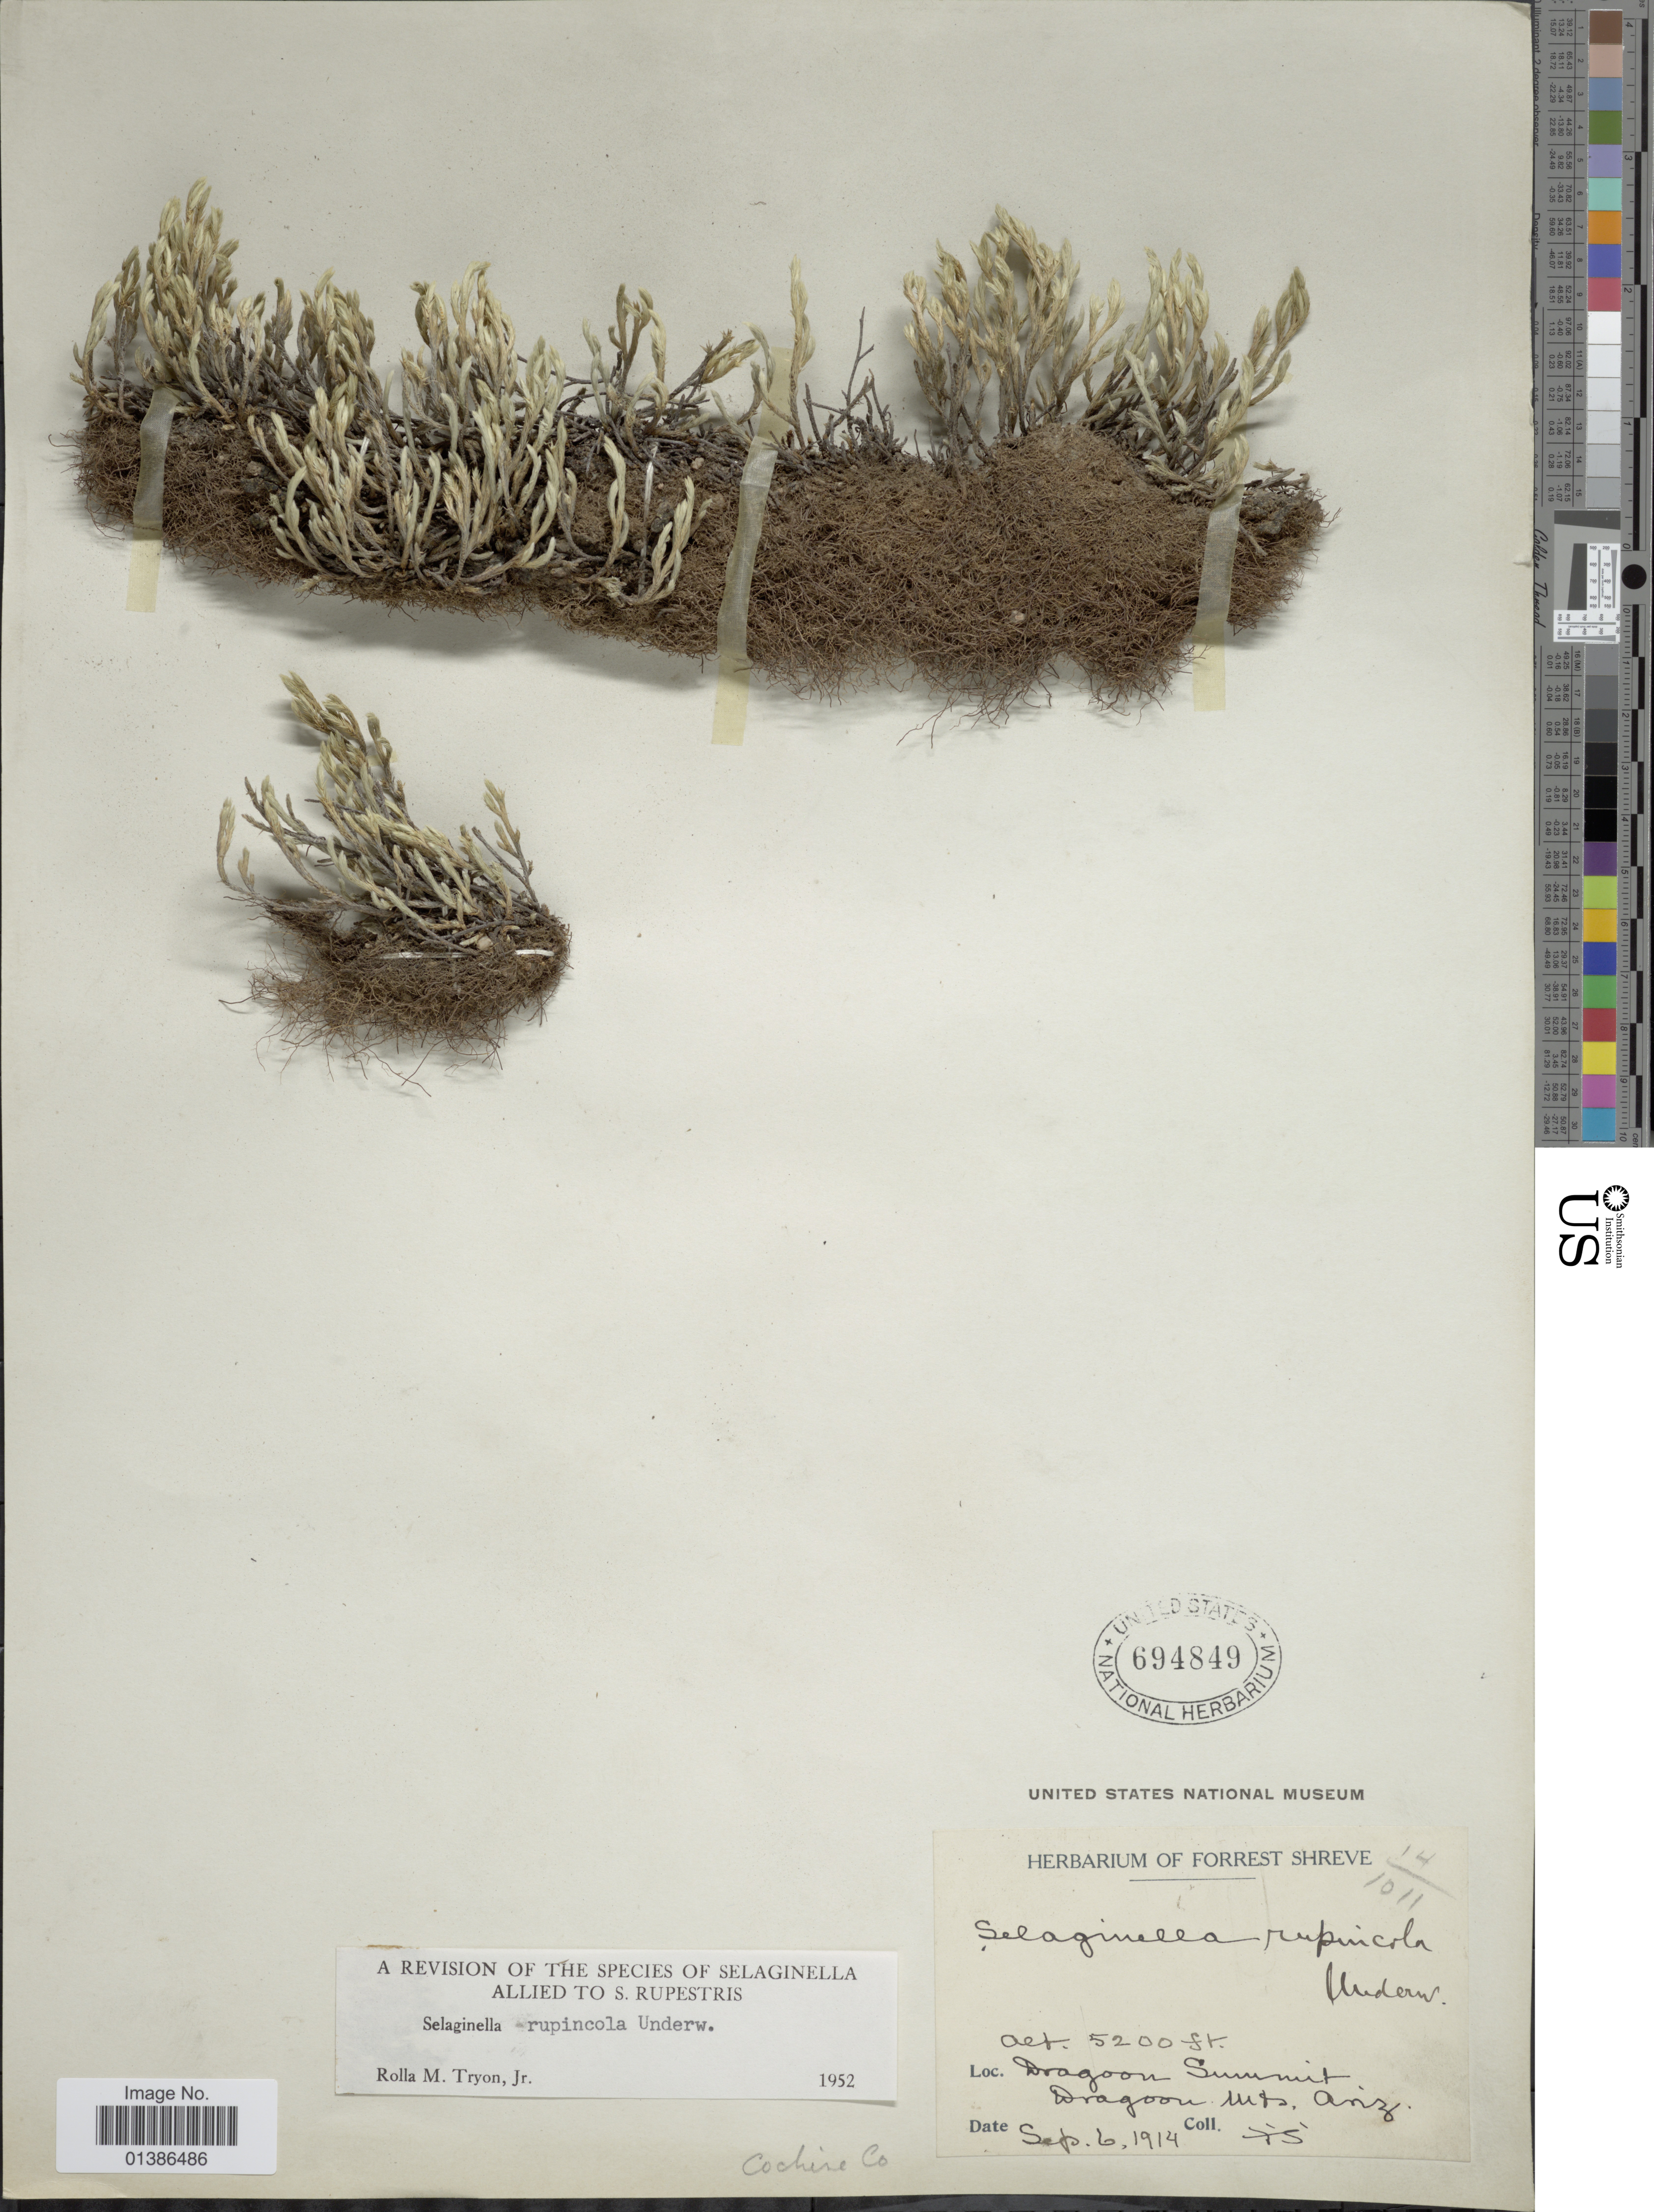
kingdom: Plantae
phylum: Tracheophyta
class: Lycopodiopsida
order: Selaginellales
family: Selaginellaceae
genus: Selaginella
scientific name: Selaginella rupincola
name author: Underw.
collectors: F. Shreve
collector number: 14/1011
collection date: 1914-09-06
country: United States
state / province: Arizona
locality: Dragoon Summit, Dragoon Mts.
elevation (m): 1585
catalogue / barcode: US 694849